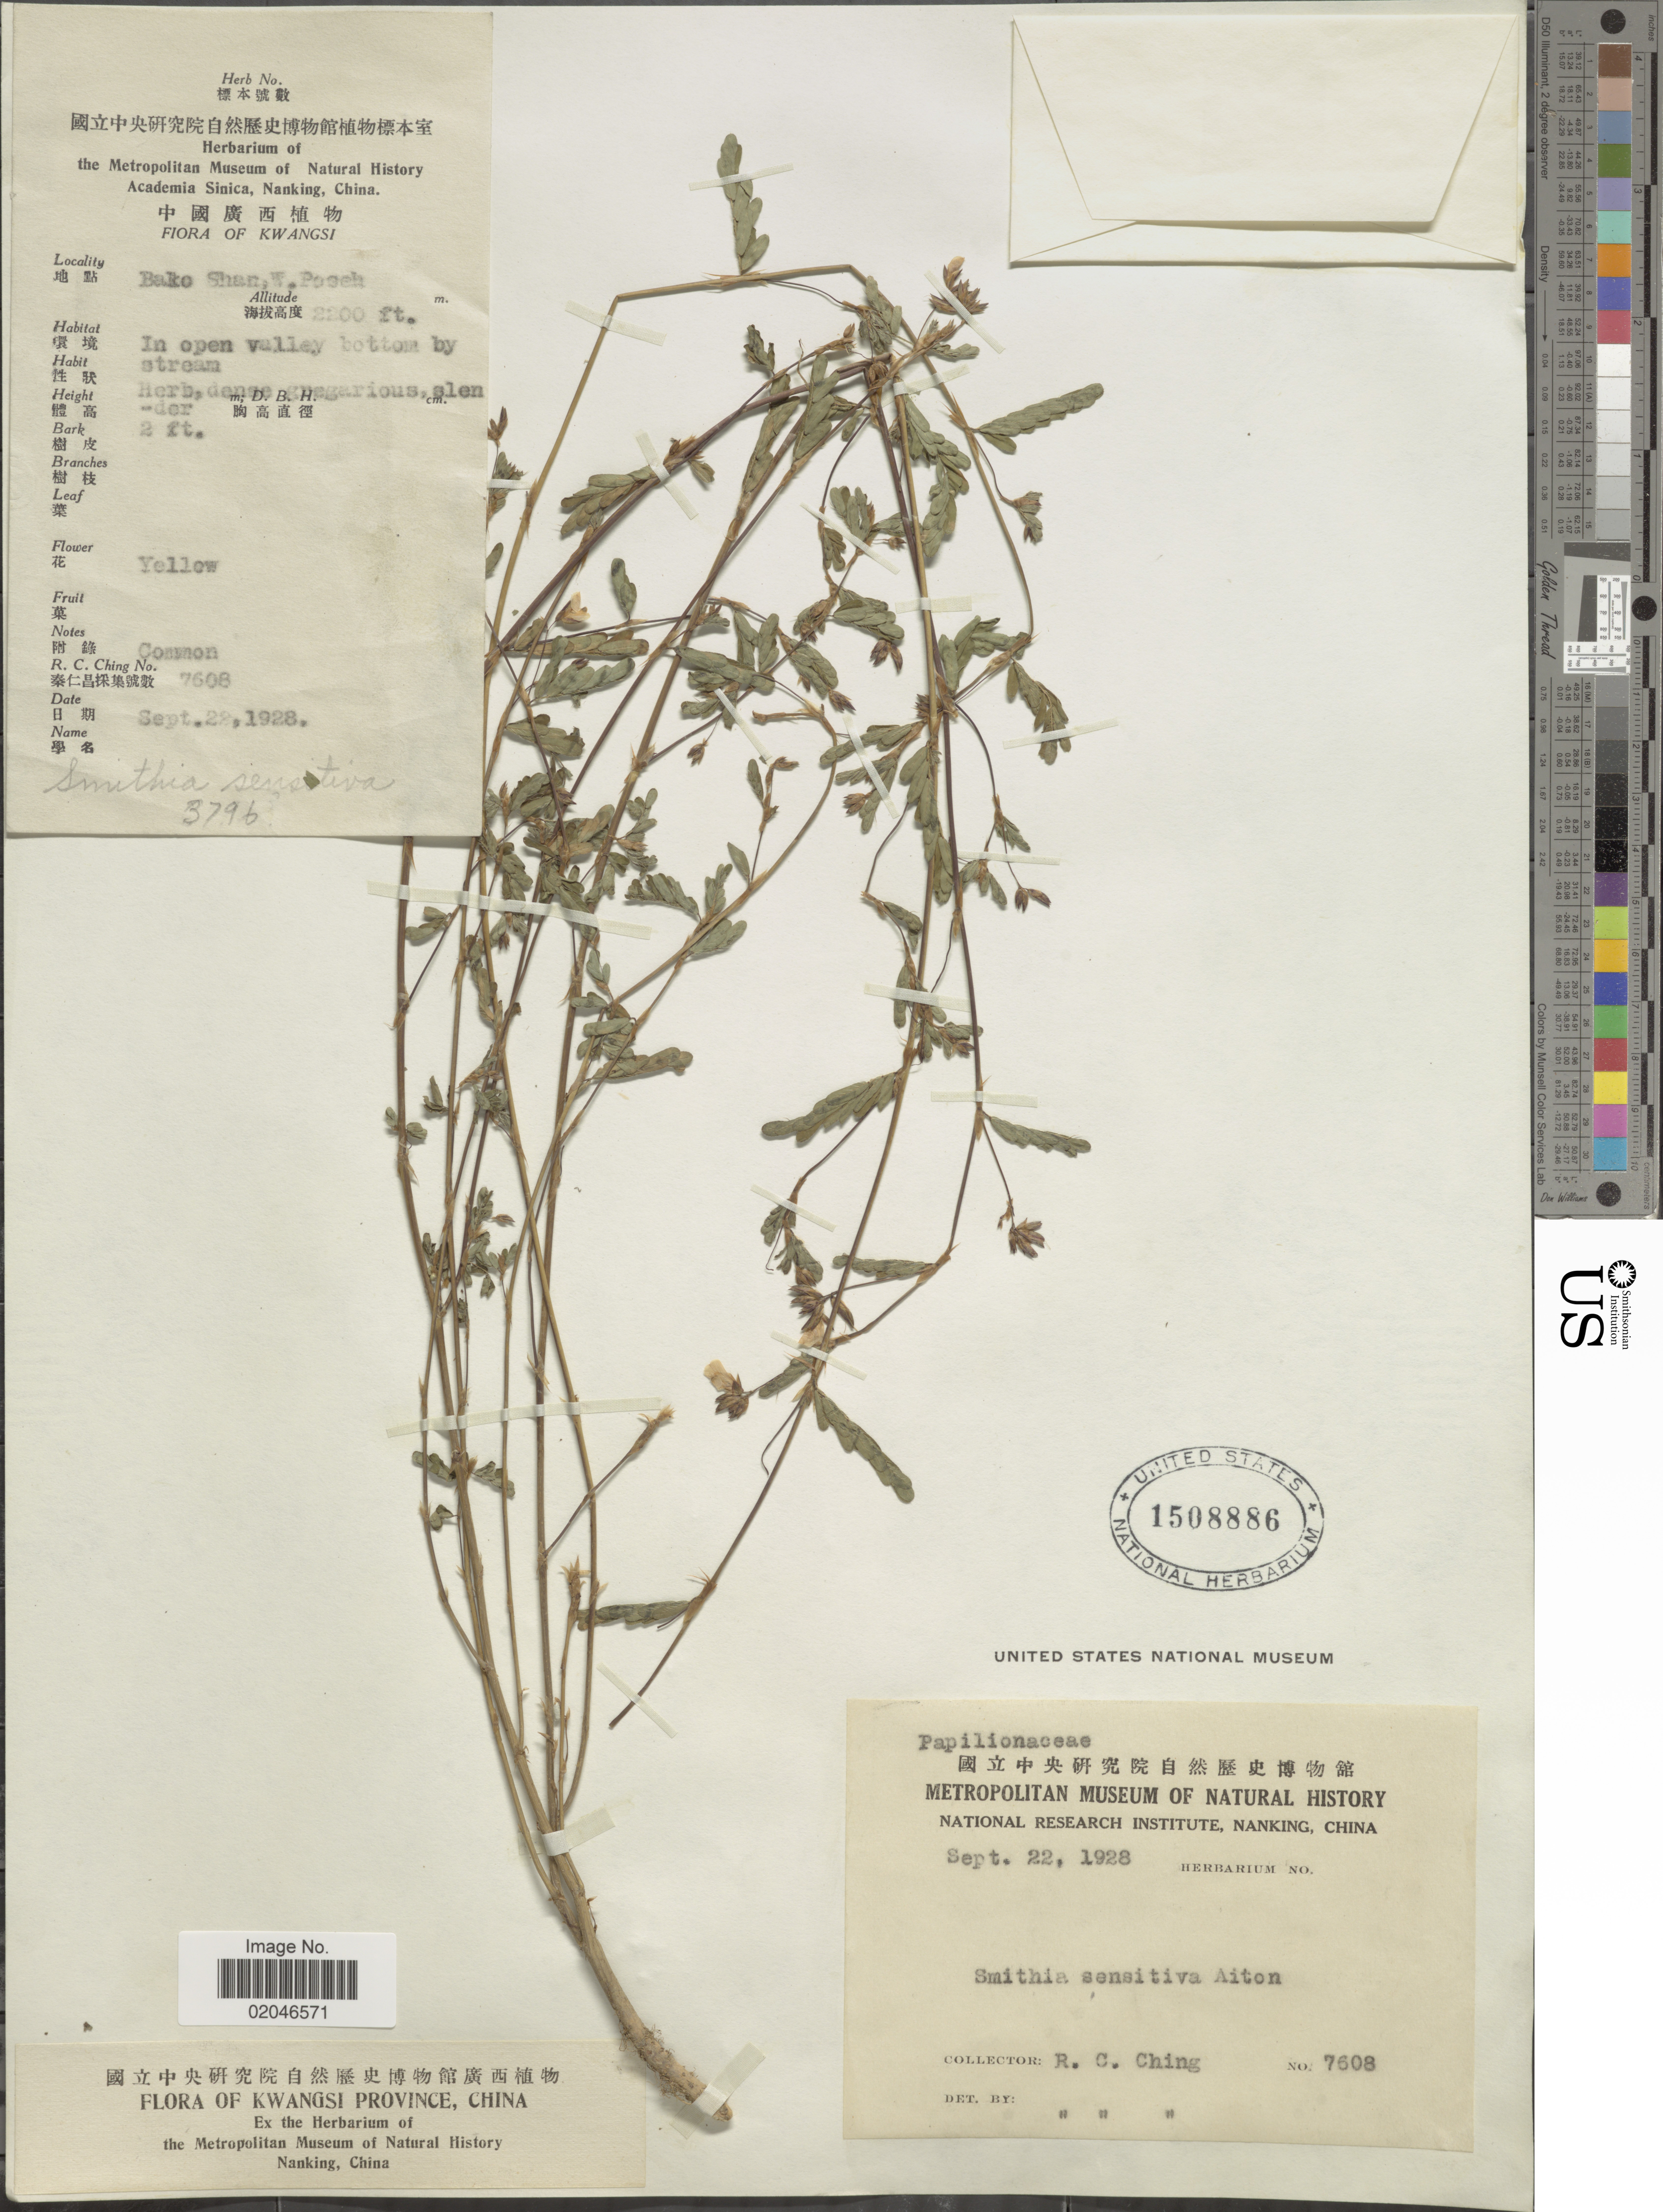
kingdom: Plantae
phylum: Tracheophyta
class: Magnoliopsida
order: Fabales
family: Fabaceae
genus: Smithia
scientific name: Smithia sensitiva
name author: Aiton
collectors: R. C. Ching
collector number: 7608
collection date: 1928-09-22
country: China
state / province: Guangxi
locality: Kwangsi Province, Bako Shan, W. Posch, In open valley bottom by stream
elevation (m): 671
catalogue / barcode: US 1508886